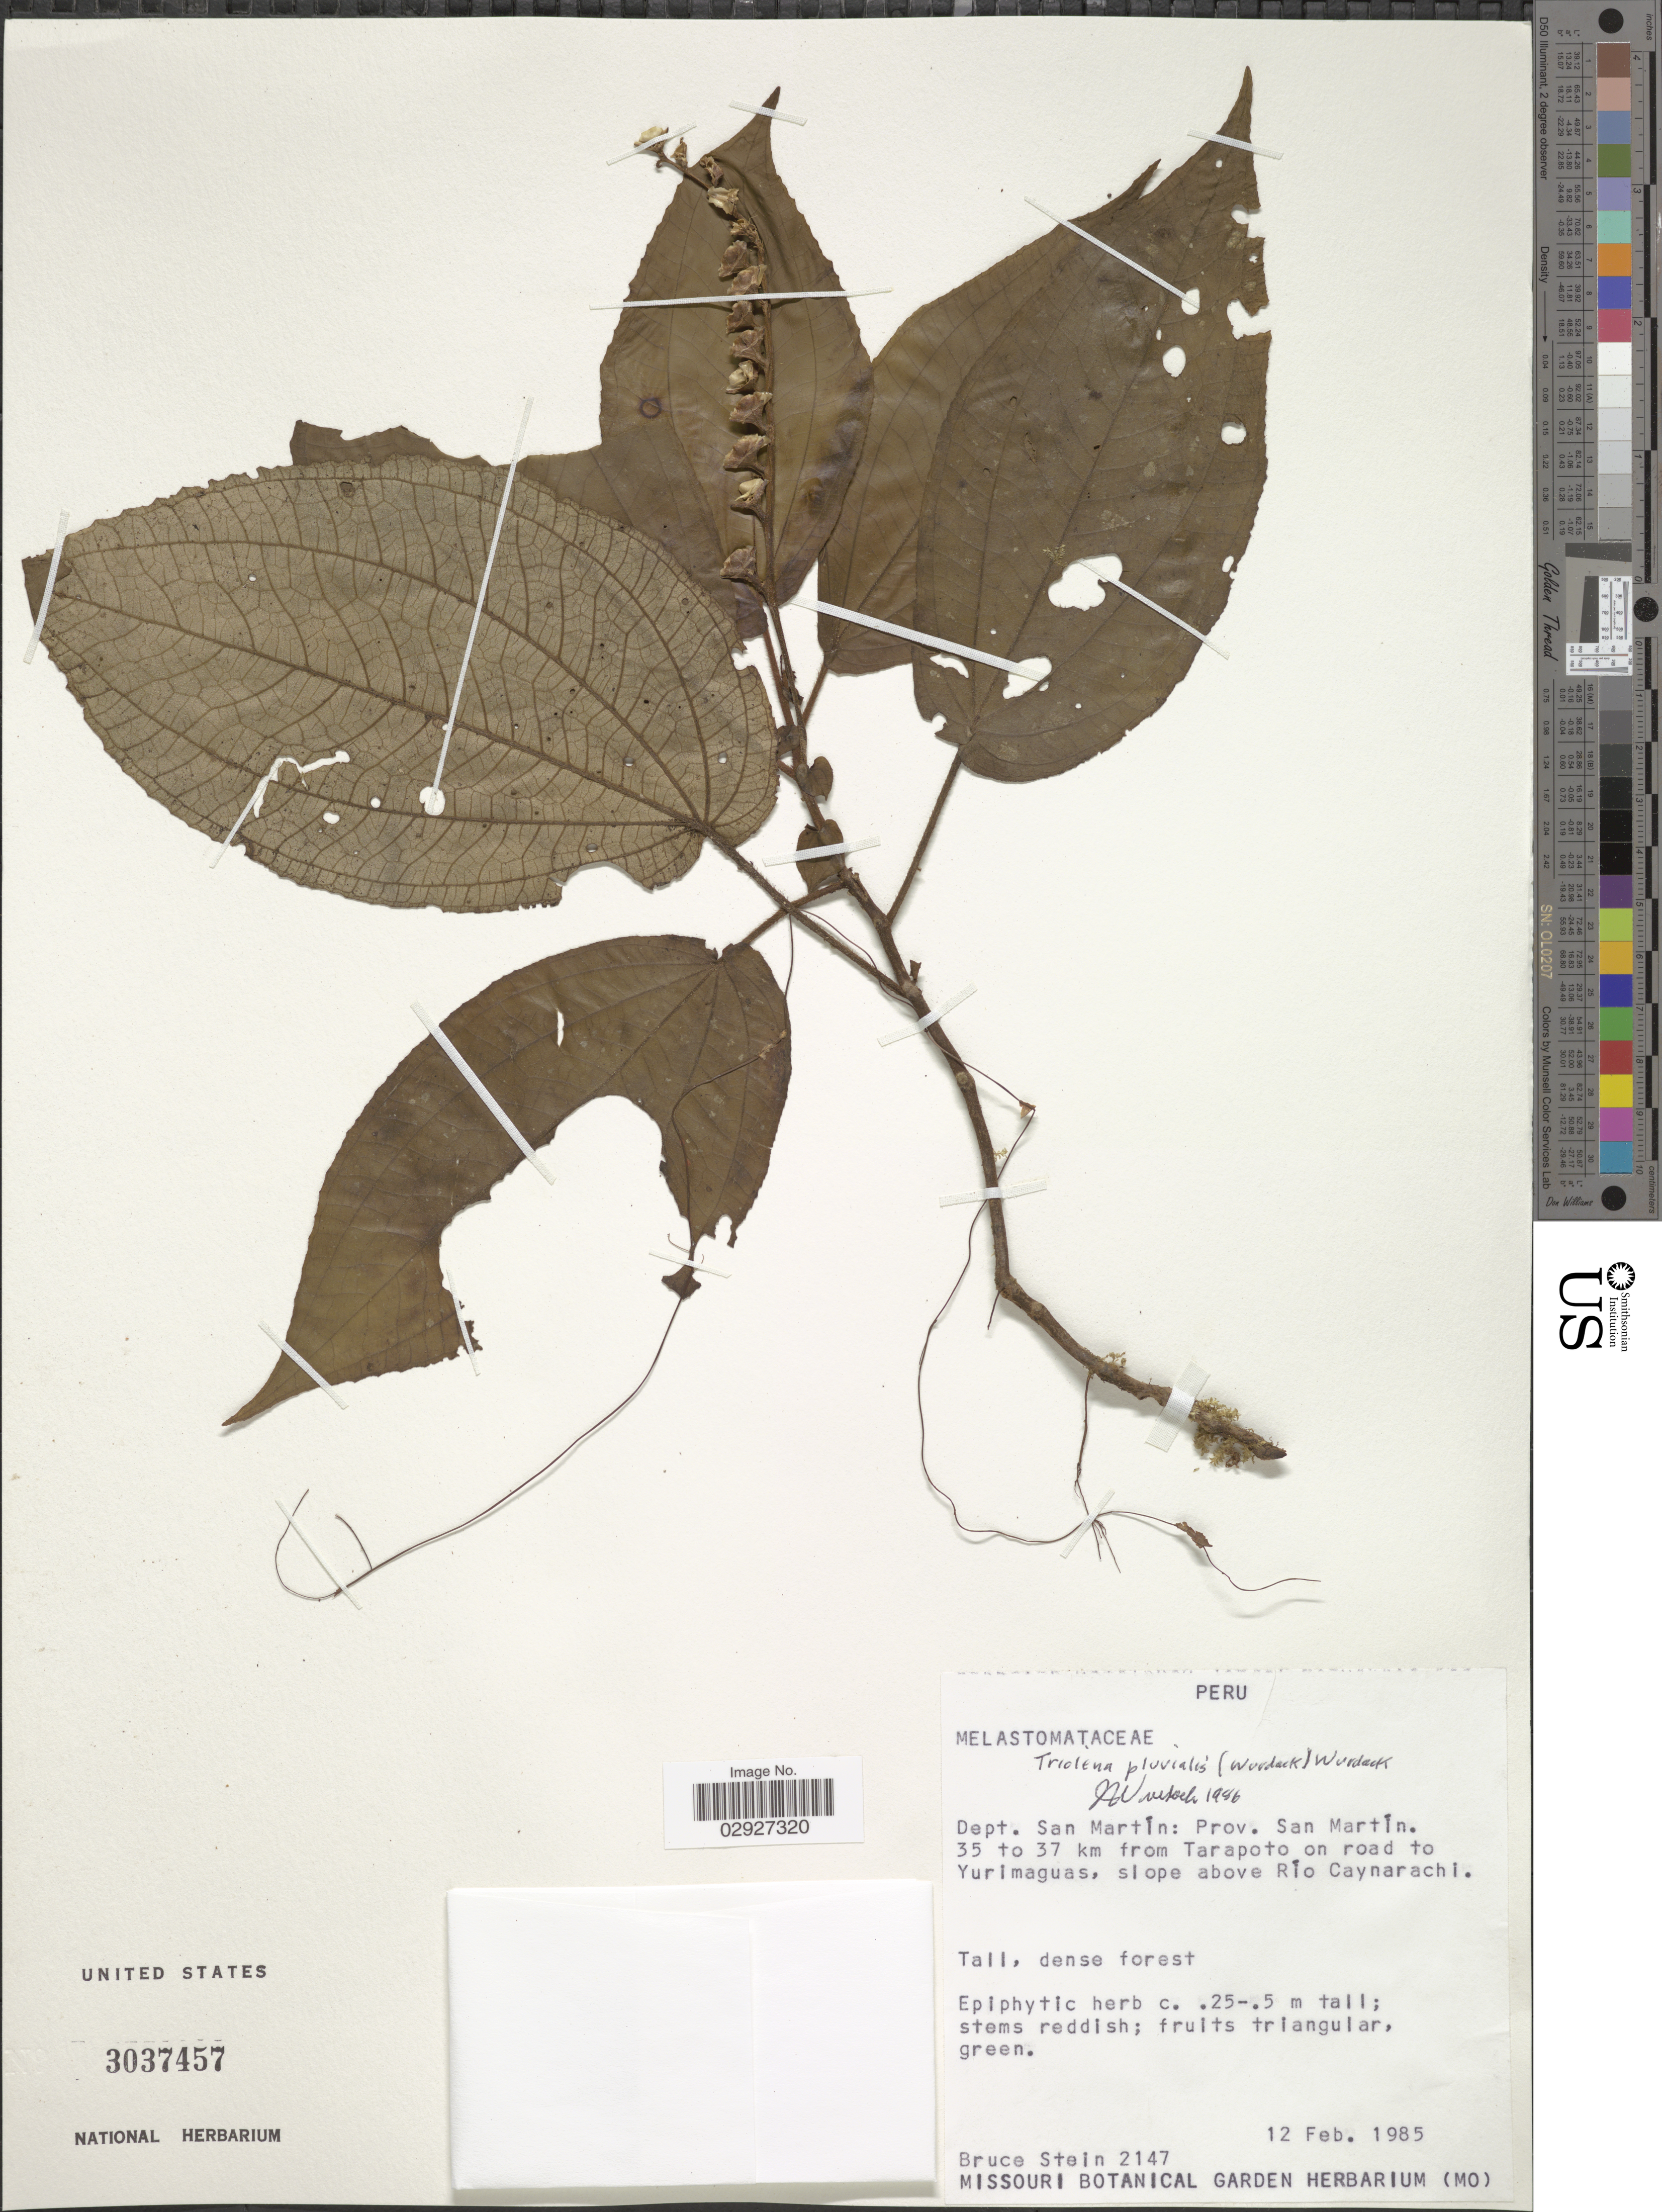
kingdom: Plantae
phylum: Tracheophyta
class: Magnoliopsida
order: Myrtales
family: Melastomataceae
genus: Triolena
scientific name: Triolena pluvialis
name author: (Wurdack) Wurdack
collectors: B. A. Stein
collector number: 2147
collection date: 1985-02-12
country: Peru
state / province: San Martín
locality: Dept. San Martín: Prov. San Martín, 35 to 37 km from Tarapoto on road to Yurimaguas, slope above Río Caynarachi.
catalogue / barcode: US 3037457